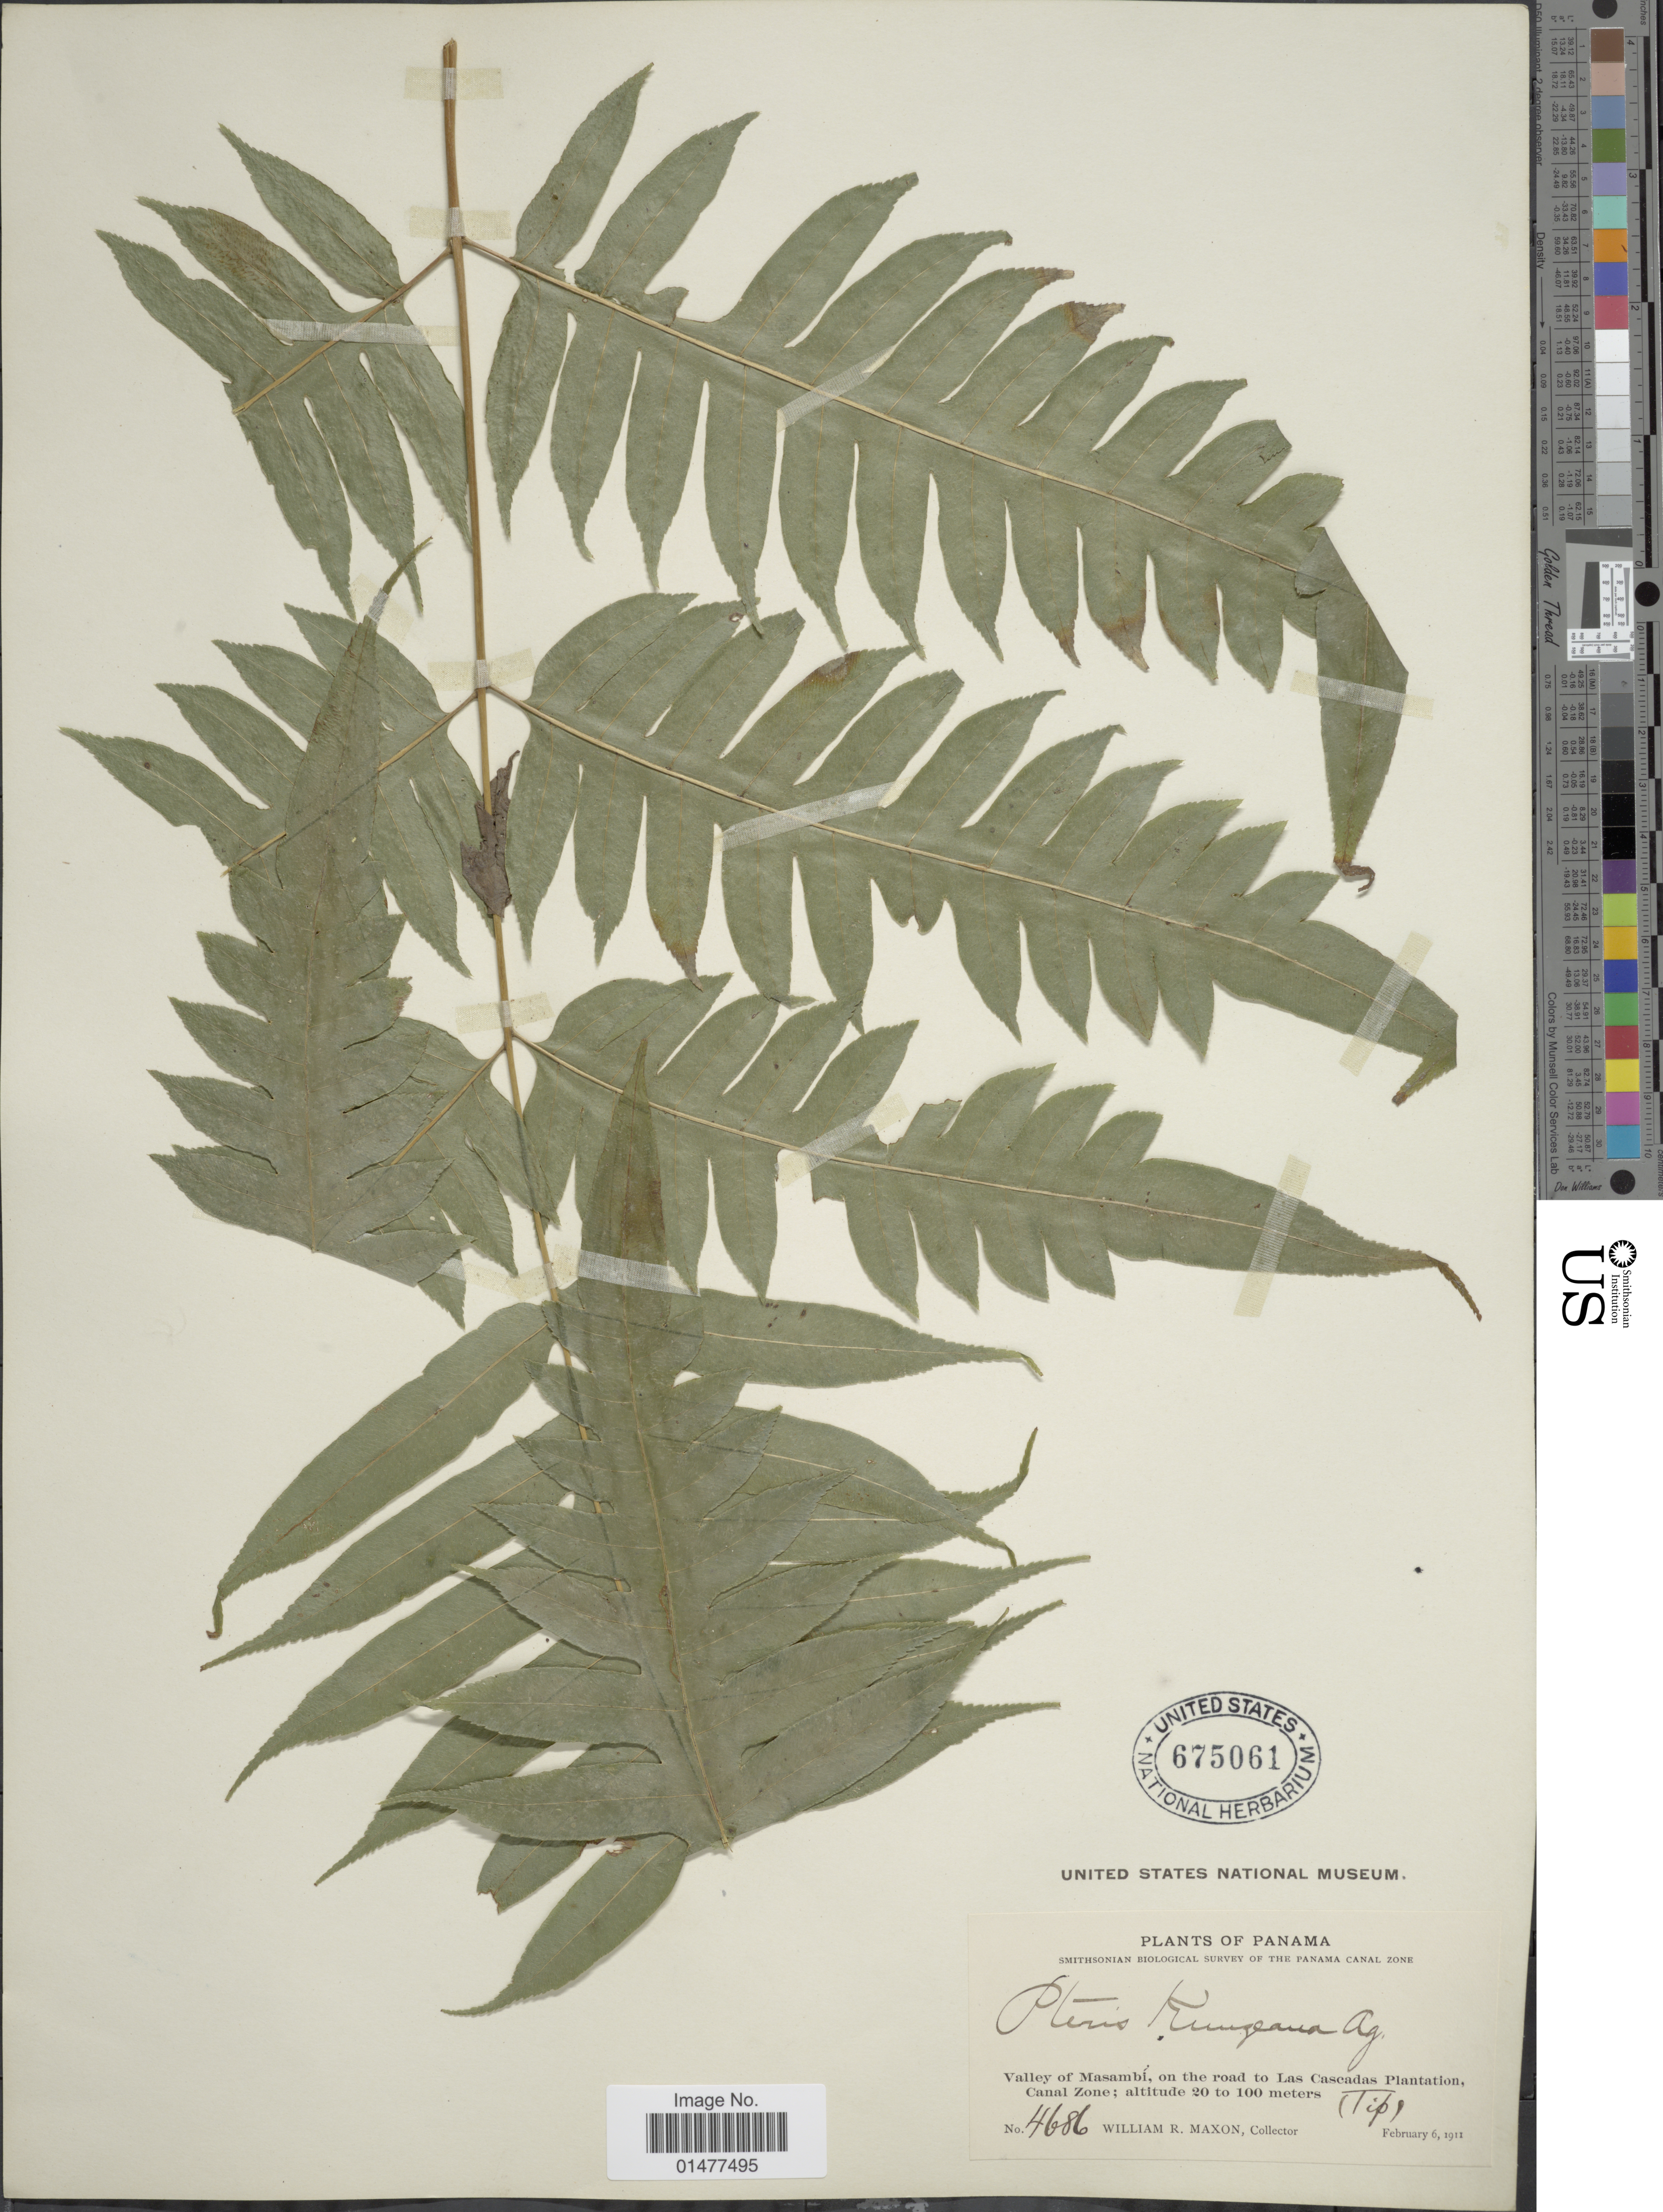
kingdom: Plantae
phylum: Tracheophyta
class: Polypodiopsida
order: Polypodiales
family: Pteridaceae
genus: Pteris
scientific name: Pteris altissima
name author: Poir.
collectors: W. R. Maxon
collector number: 4686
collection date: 1911-02-06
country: Panama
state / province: Colón / Panamá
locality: Valley of Masambi, on the road to Las Cascadas Plantation, Canal Zone.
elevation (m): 20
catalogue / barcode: US 675061